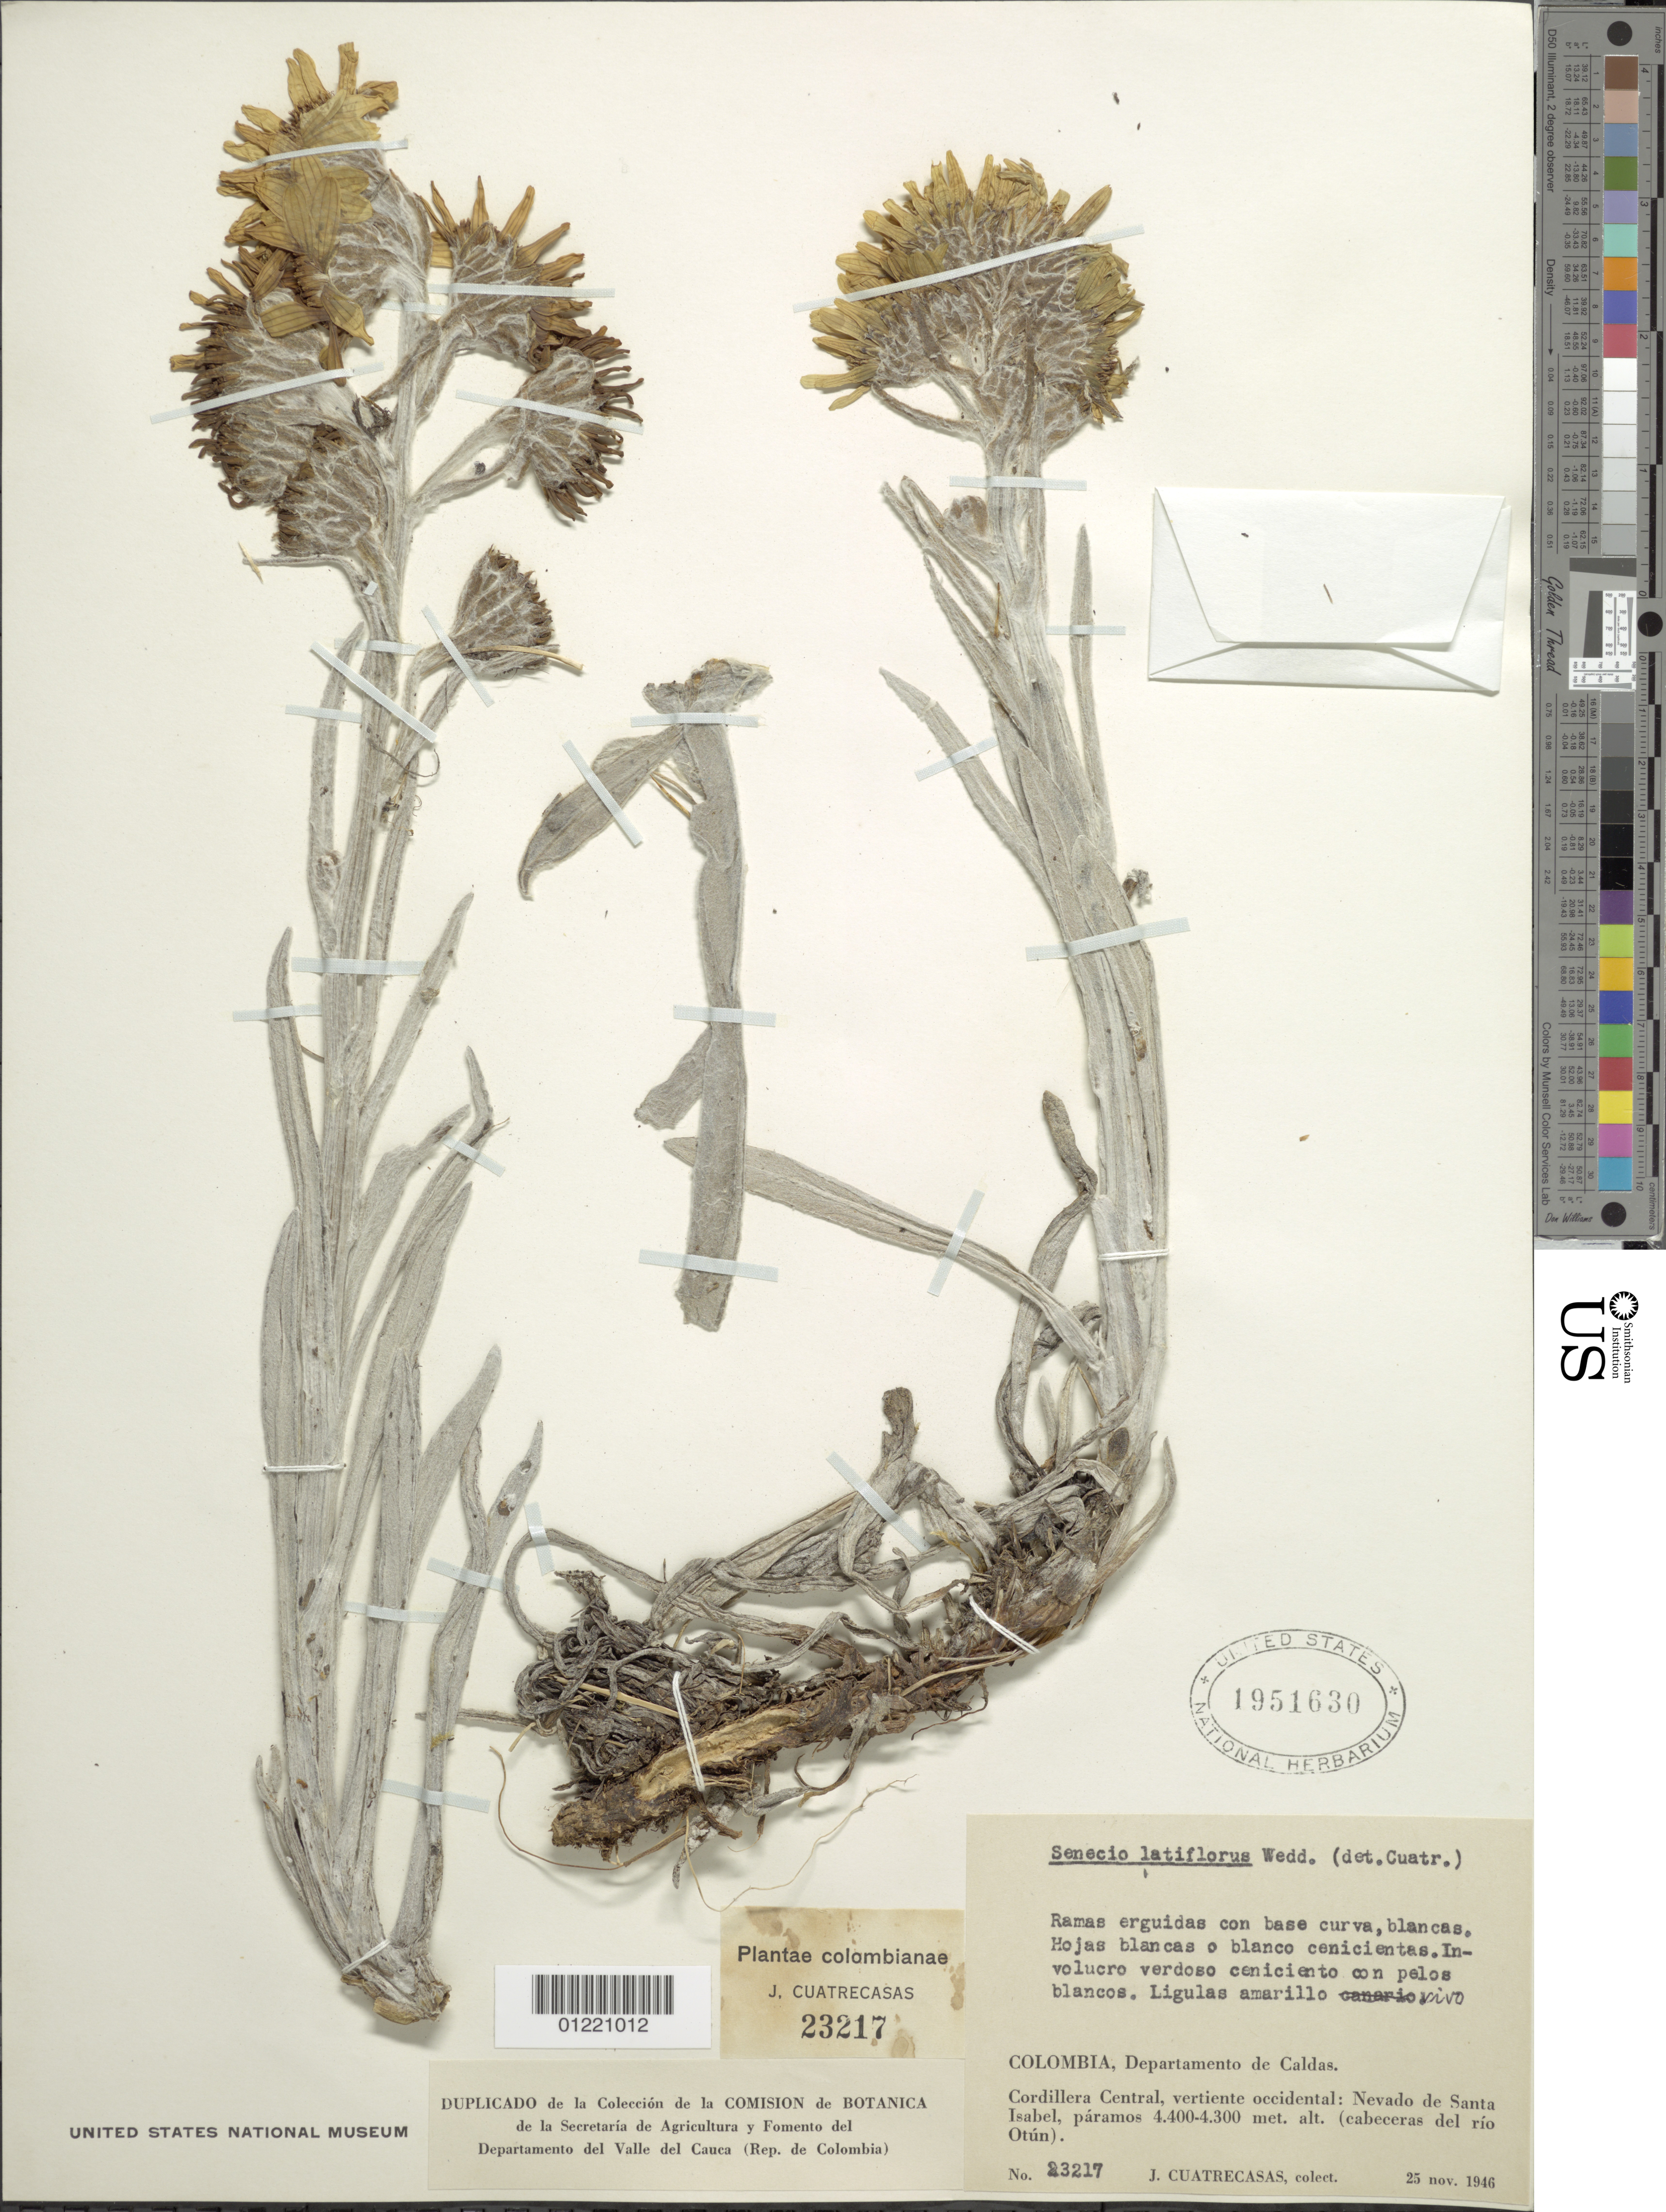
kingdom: Plantae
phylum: Tracheophyta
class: Magnoliopsida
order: Asterales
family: Asteraceae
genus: Senecio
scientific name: Senecio latiflorus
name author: Wedd.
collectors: J. Cuatrecasas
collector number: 23217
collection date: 1946-11-25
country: Colombia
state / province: Caldas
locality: Cordillera Central, vertiente occidental: Nevado de Santa Isabel, (cabeceras del rio Otun)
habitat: paramos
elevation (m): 4300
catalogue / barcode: US 1951630